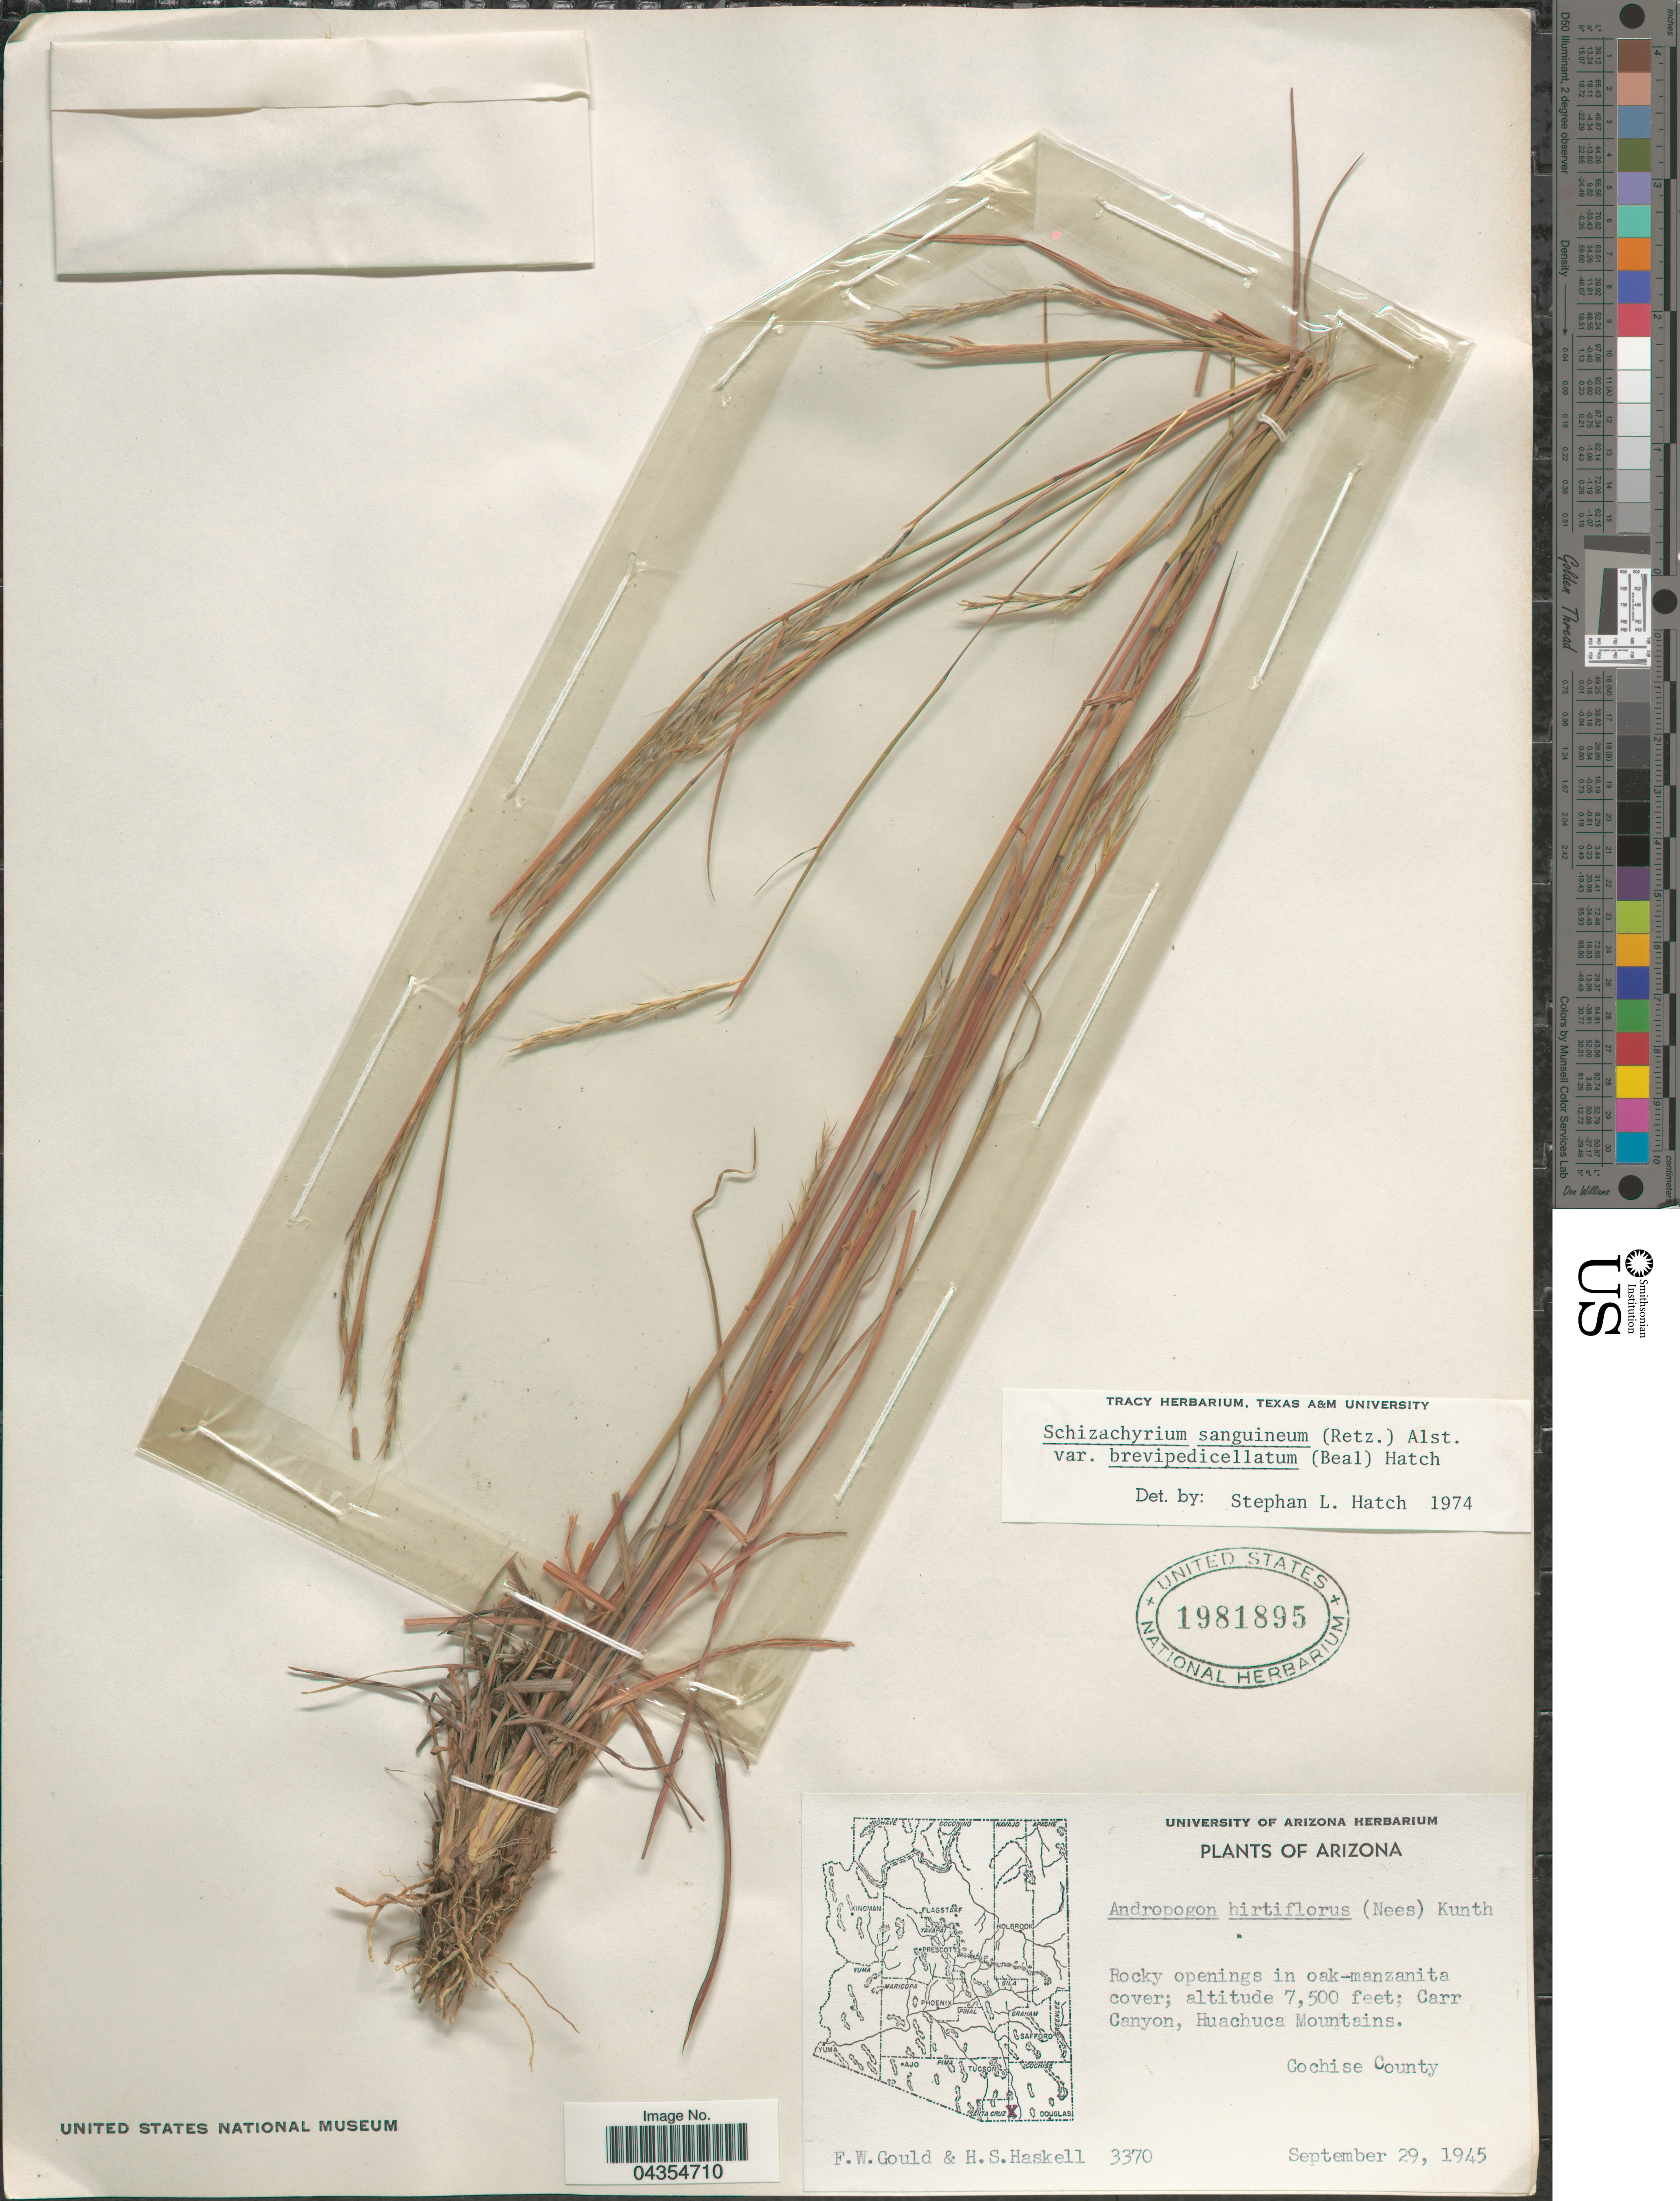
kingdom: Plantae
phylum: Tracheophyta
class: Liliopsida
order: Poales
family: Poaceae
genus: Schizachyrium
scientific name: Schizachyrium sanguineum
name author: (Retz.) Alston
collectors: F. W. Gould & H. Haskell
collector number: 3370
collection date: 1945-09-29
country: United States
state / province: Arizona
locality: Rocky openings in oak-manzanita cover; Carr Canyon, Huachuca Mountains. Cochise County.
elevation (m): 2286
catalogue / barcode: US 1981895